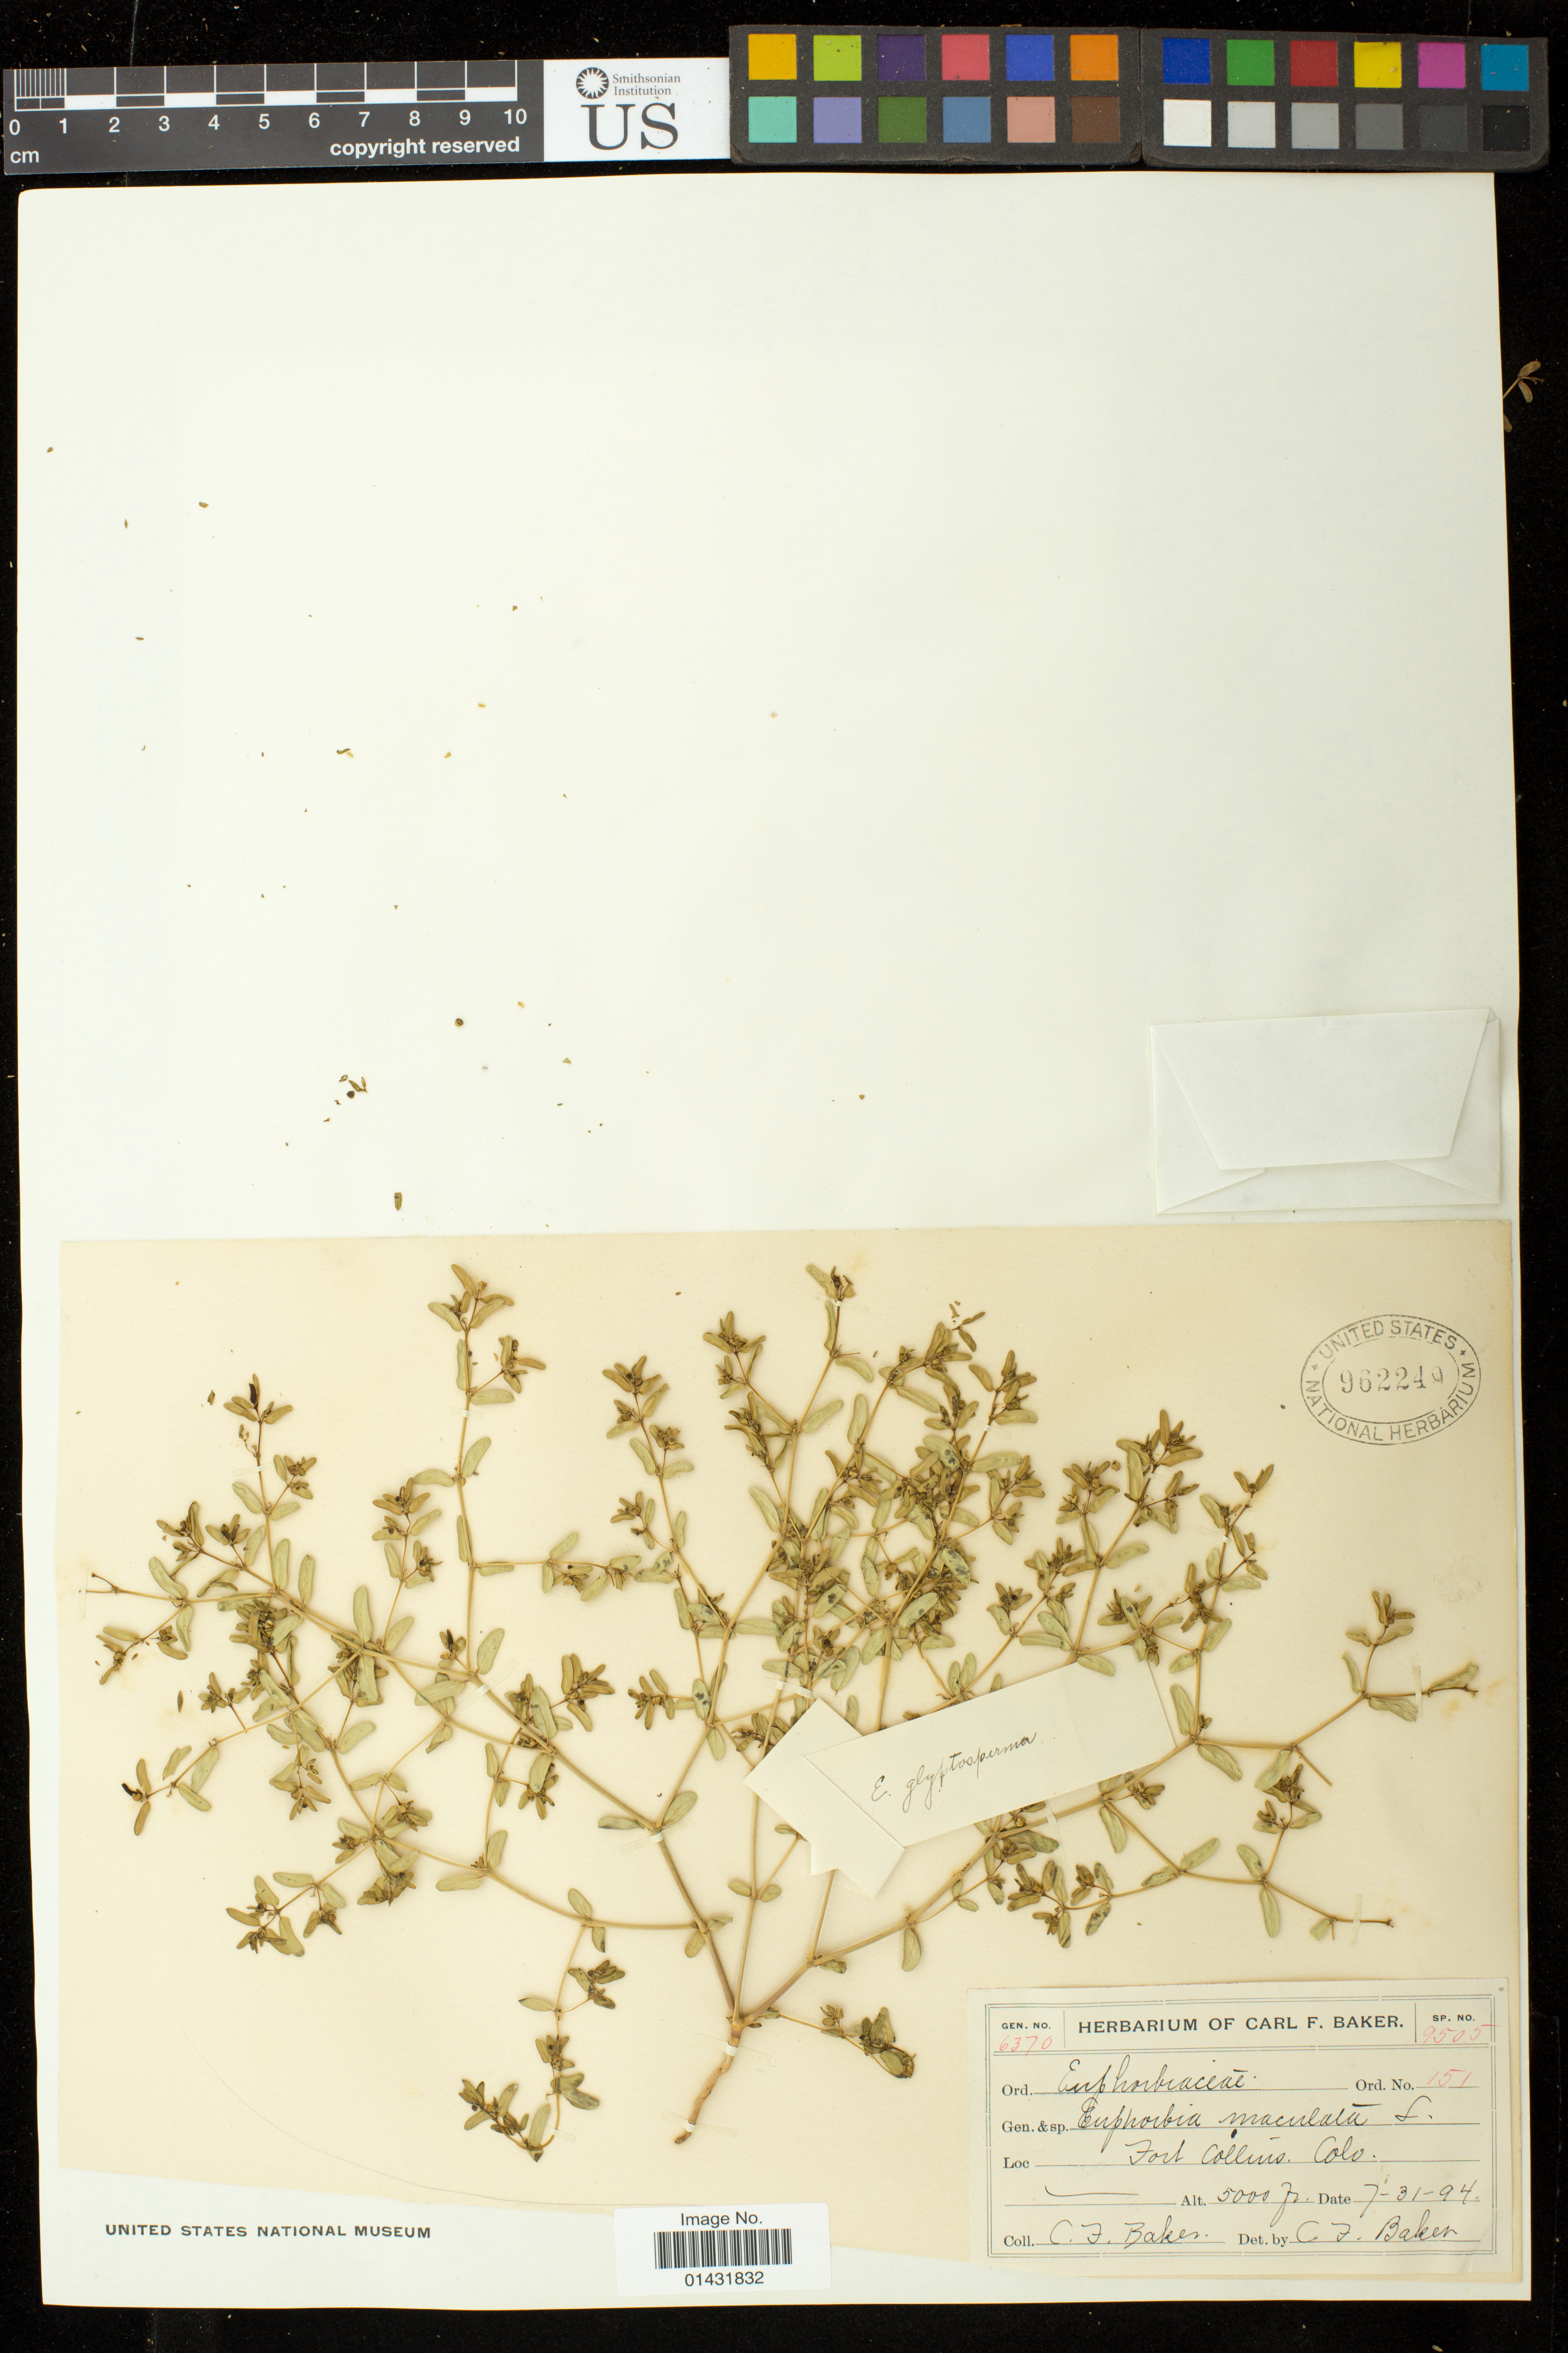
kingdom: Plantae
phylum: Tracheophyta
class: Magnoliopsida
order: Malpighiales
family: Euphorbiaceae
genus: Euphorbia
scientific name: Euphorbia glyptosperma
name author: Engelm.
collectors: C. F. Baker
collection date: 1894-07-31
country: United States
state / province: Colorado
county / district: Larimer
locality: Fort Collins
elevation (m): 1524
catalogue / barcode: US 962249